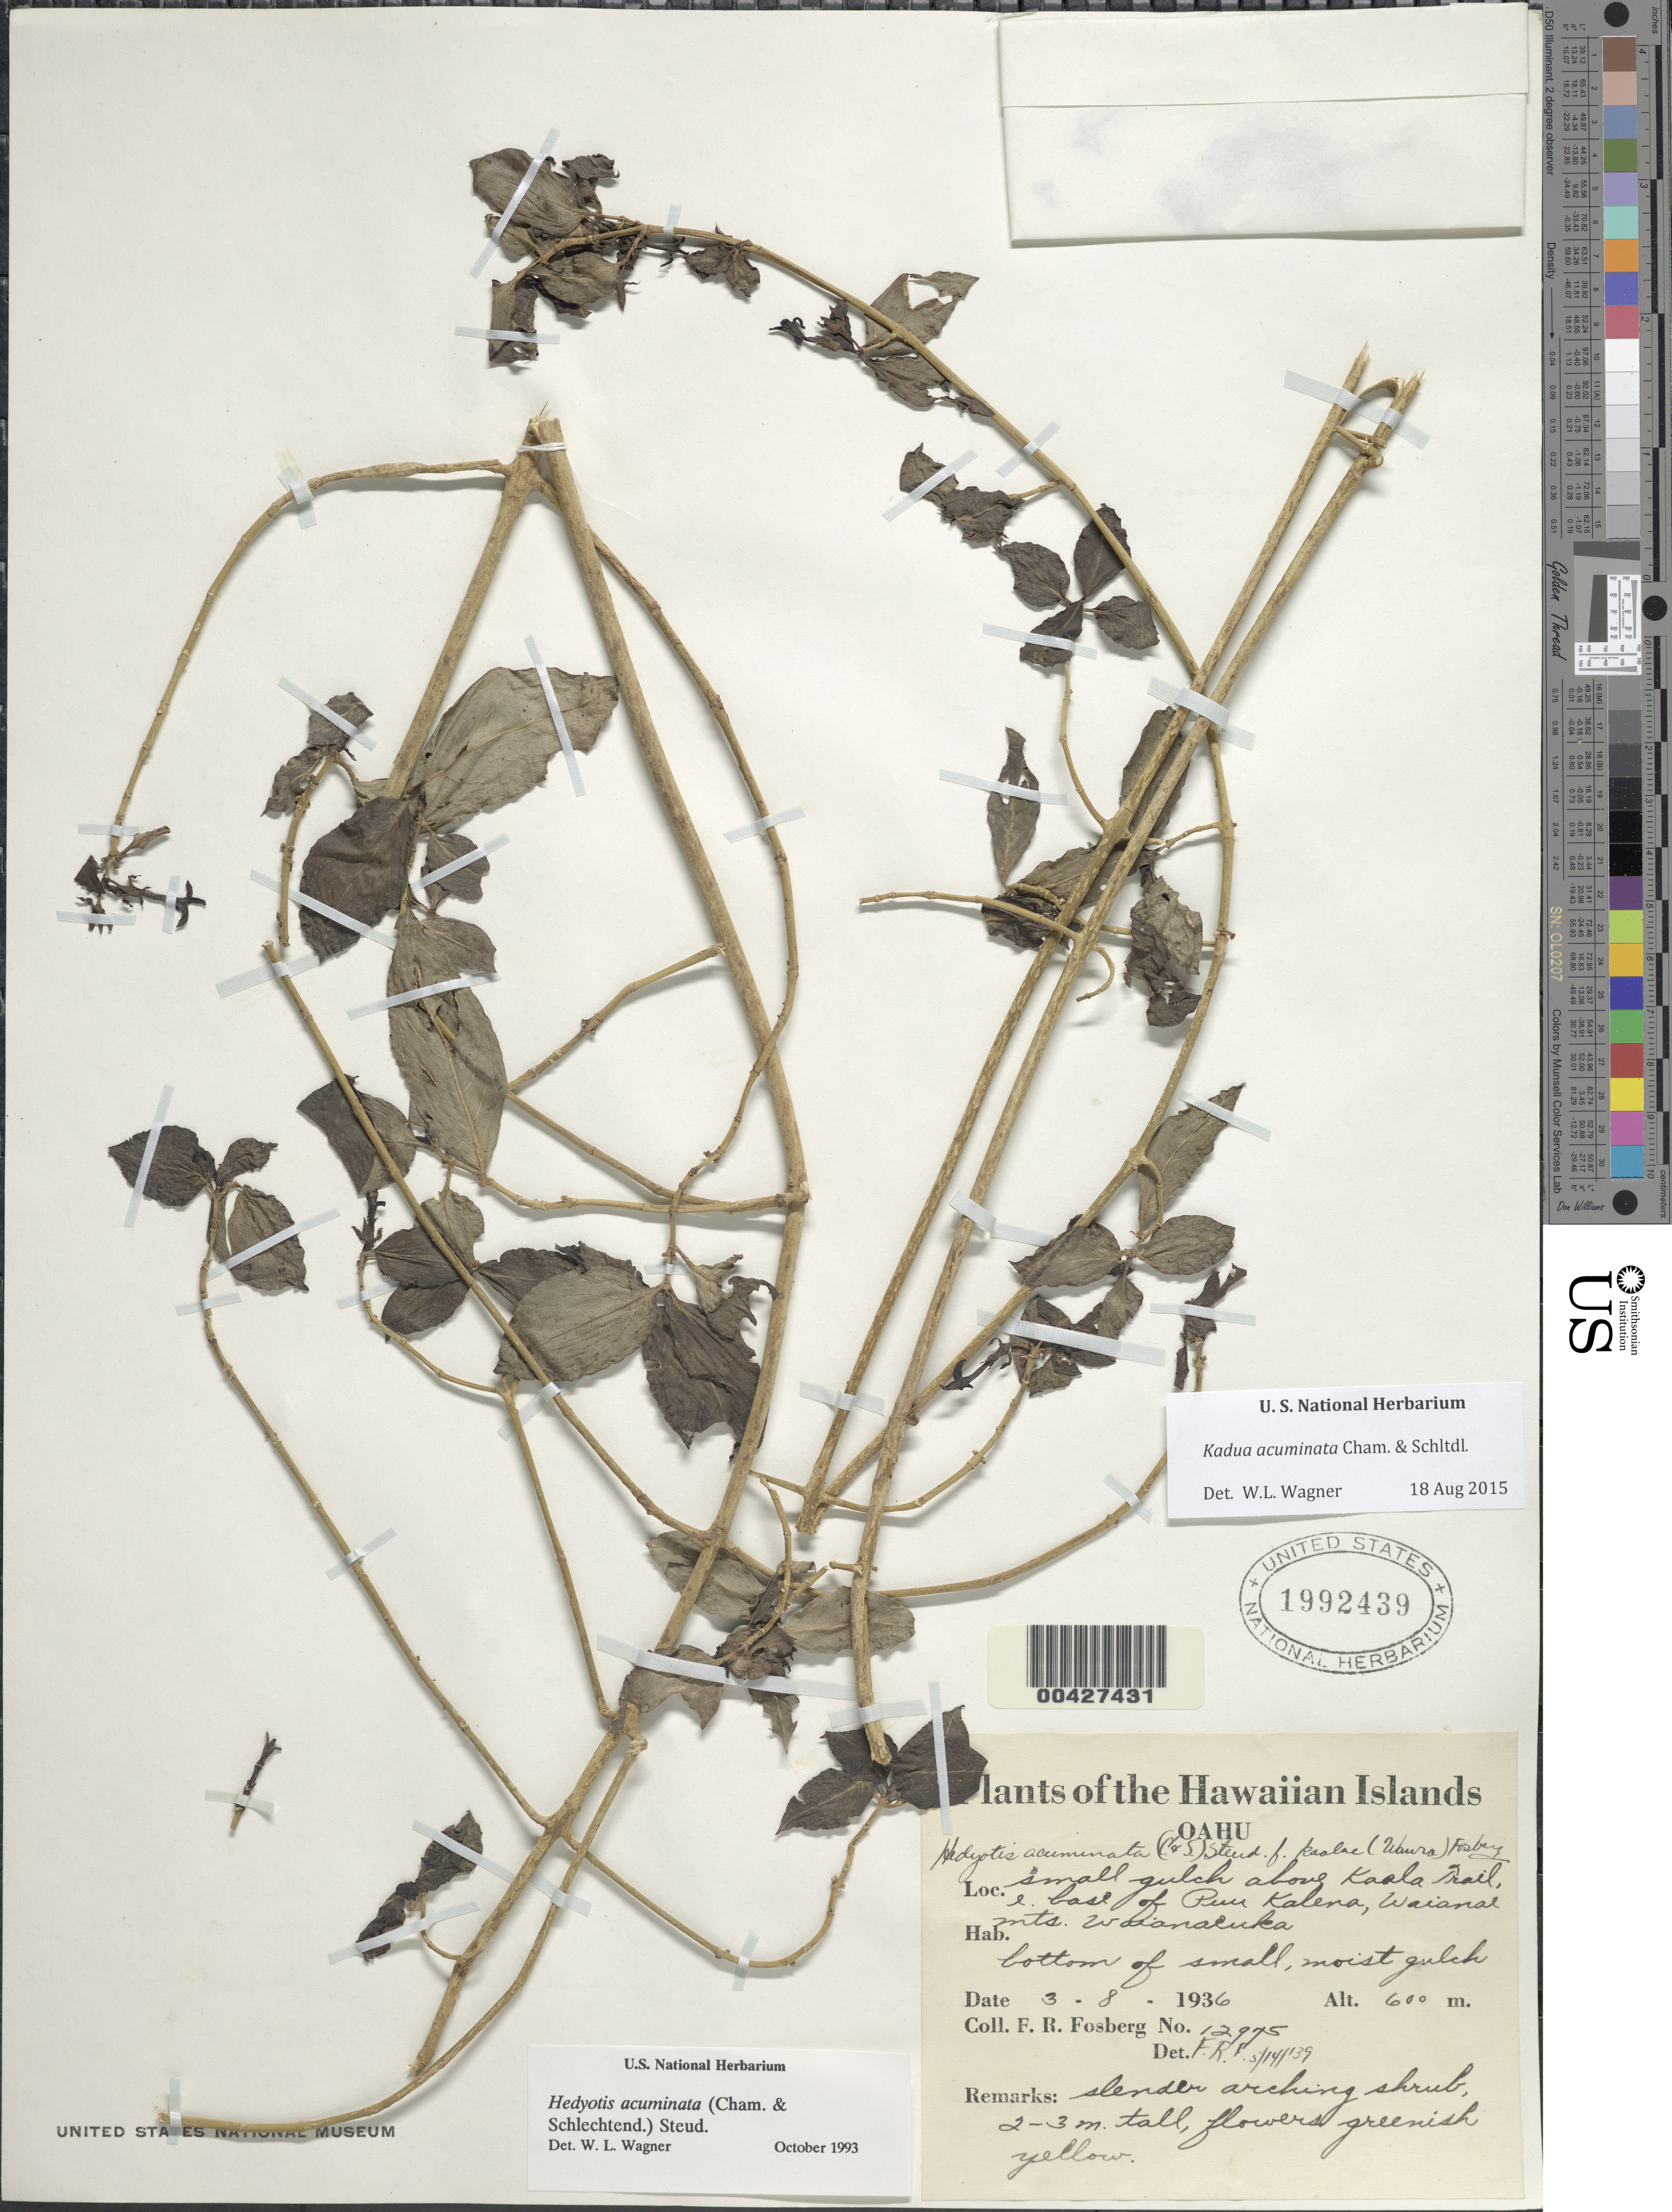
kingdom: Plantae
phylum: Tracheophyta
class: Magnoliopsida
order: Gentianales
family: Rubiaceae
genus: Kadua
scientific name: Kadua acuminata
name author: Cham. & Schltdl.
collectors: F. R. Fosberg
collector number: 12975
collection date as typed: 3 Aug 1936 or 8 Mar 1936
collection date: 1936-03-08 or 1936-08-03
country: United States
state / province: Hawaii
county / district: Honolulu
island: Oahu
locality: Small gulch along Kaala Trail, east base of Puu Kalena, Waianae Mountains, Waianaeuka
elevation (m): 600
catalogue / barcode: US 1992439